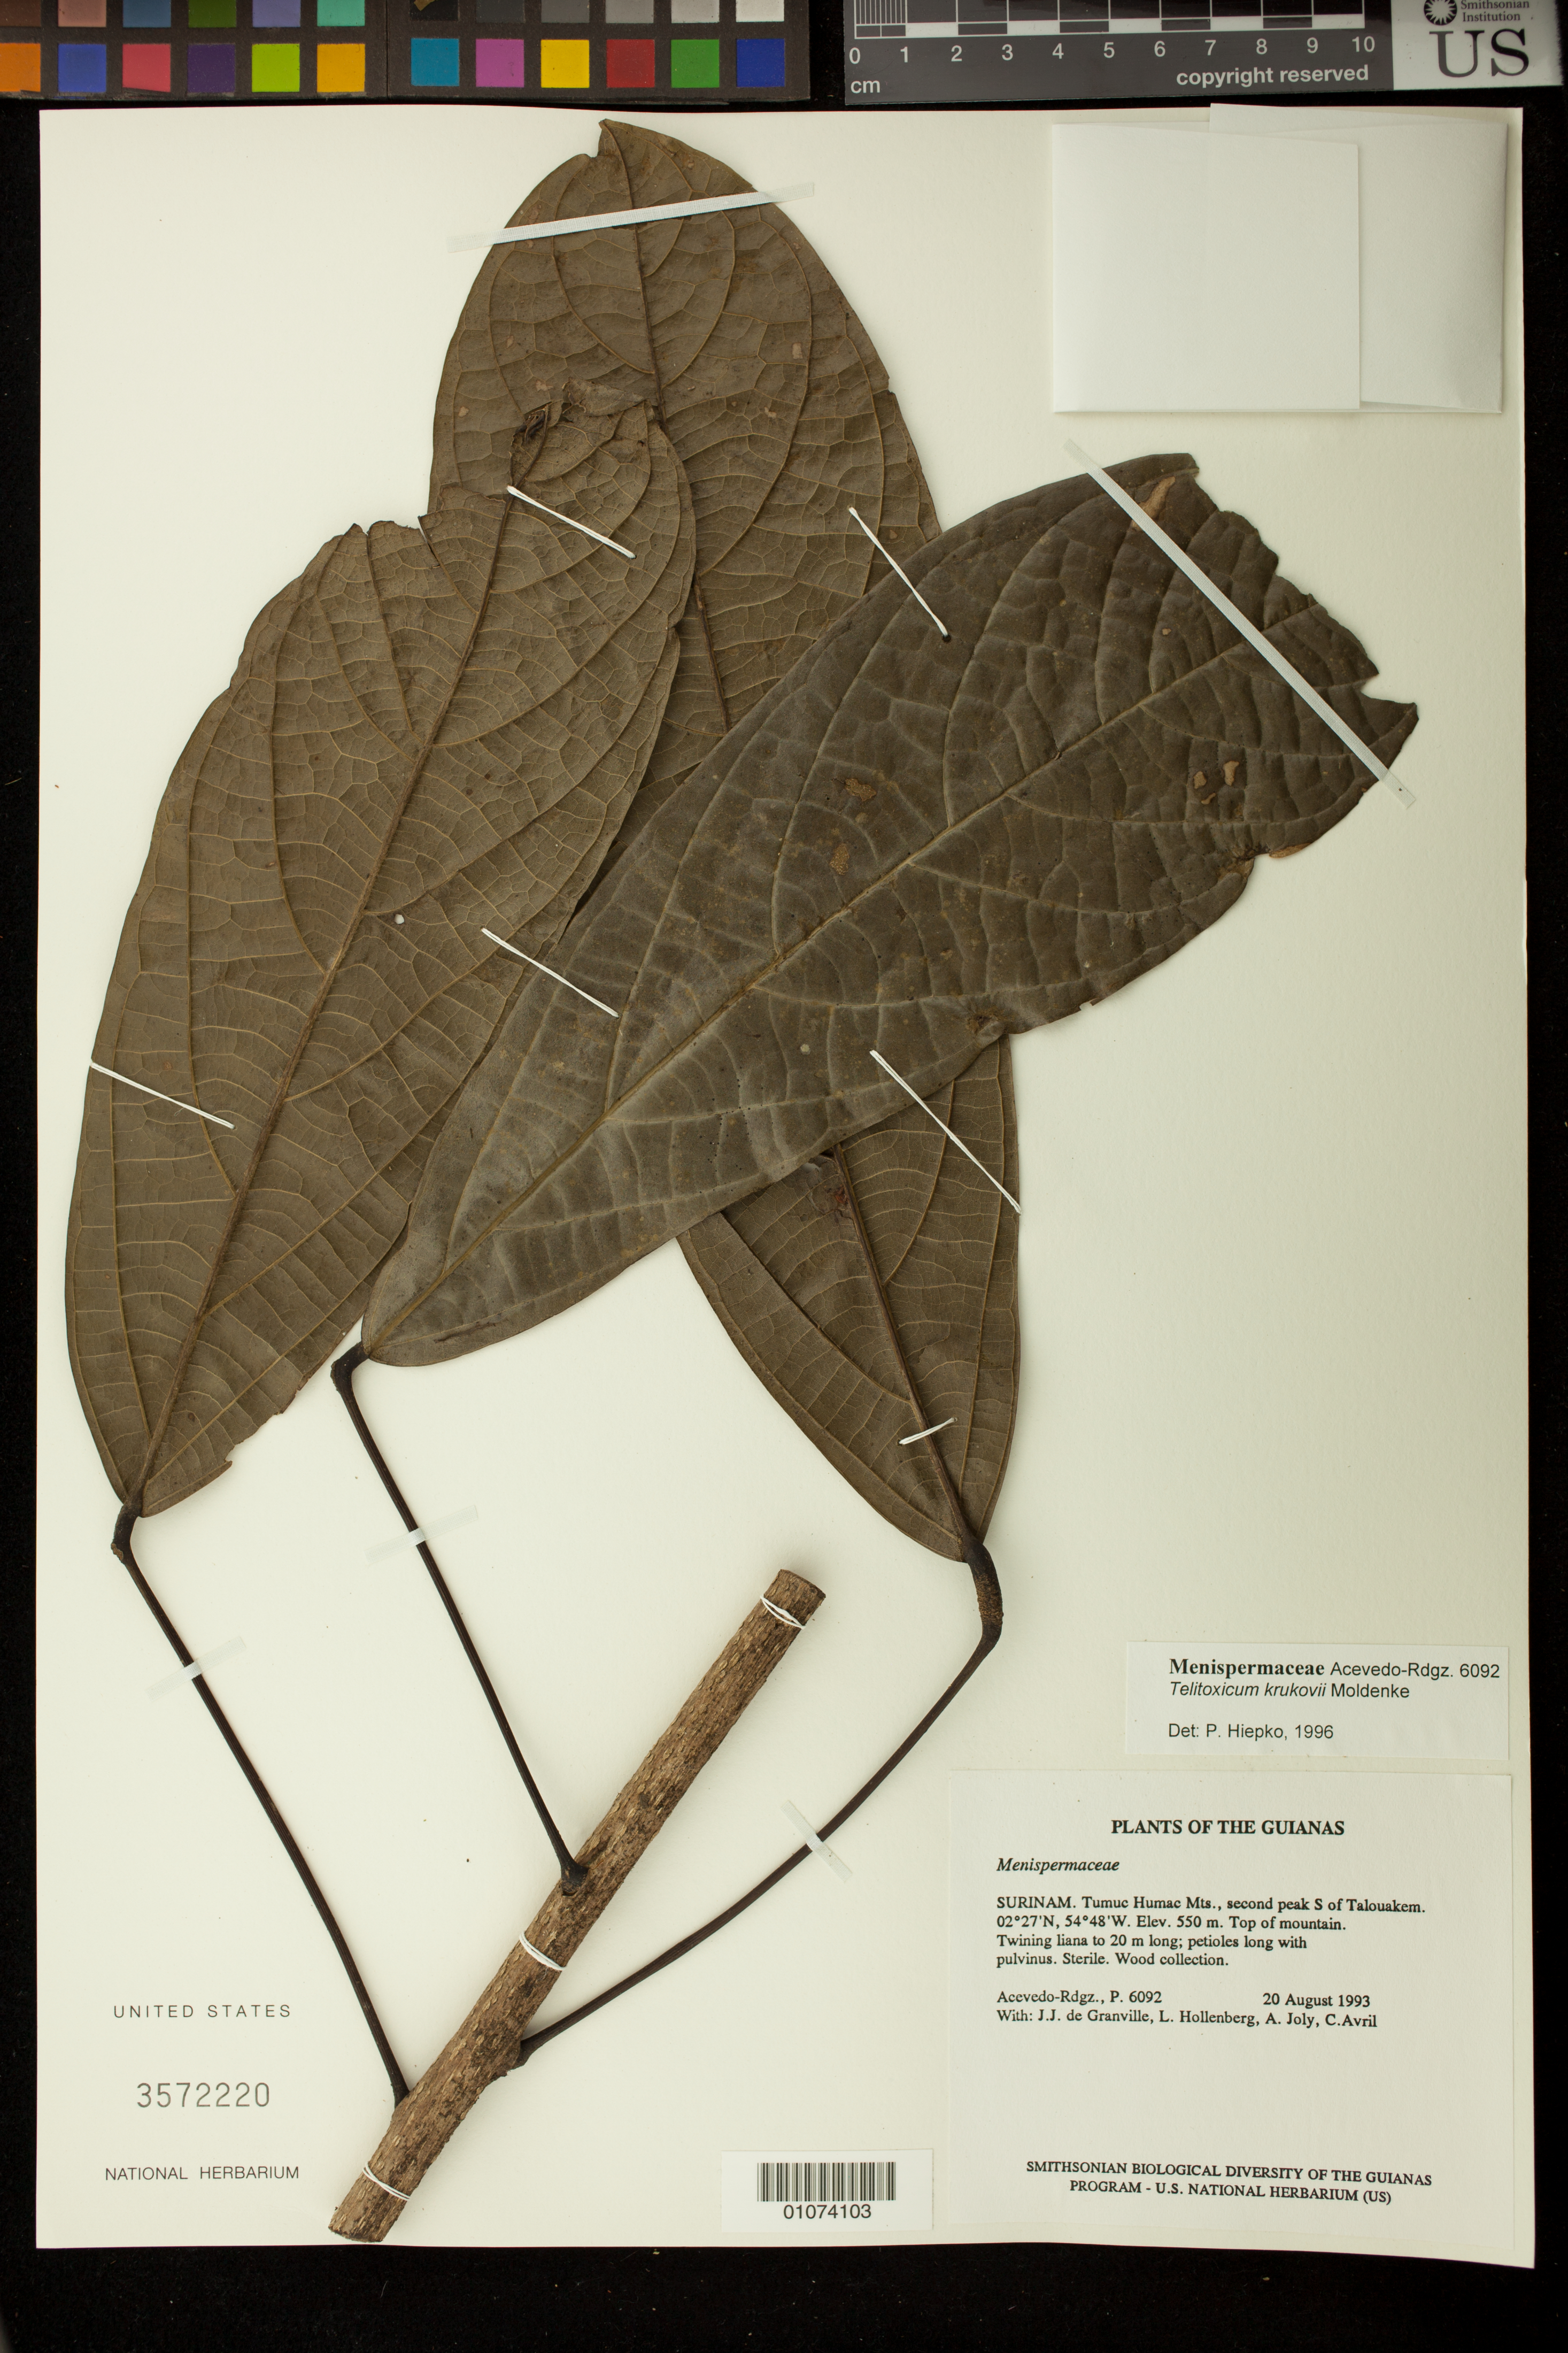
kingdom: Plantae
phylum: Tracheophyta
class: Magnoliopsida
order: Ranunculales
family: Menispermaceae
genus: Telitoxicum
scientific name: Telitoxicum krukovii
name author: Moldenke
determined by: Hiepko, P. H.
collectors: P. Acevedo-Rodr., J.-J. de Granville, A. Joly & A. Boyer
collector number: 6092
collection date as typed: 20 Aug 1993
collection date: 1993-08-20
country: Suriname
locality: Tumuc Humac Mts., second peak S of Talouakem.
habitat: Top of mountain.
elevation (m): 550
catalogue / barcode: US 3572220